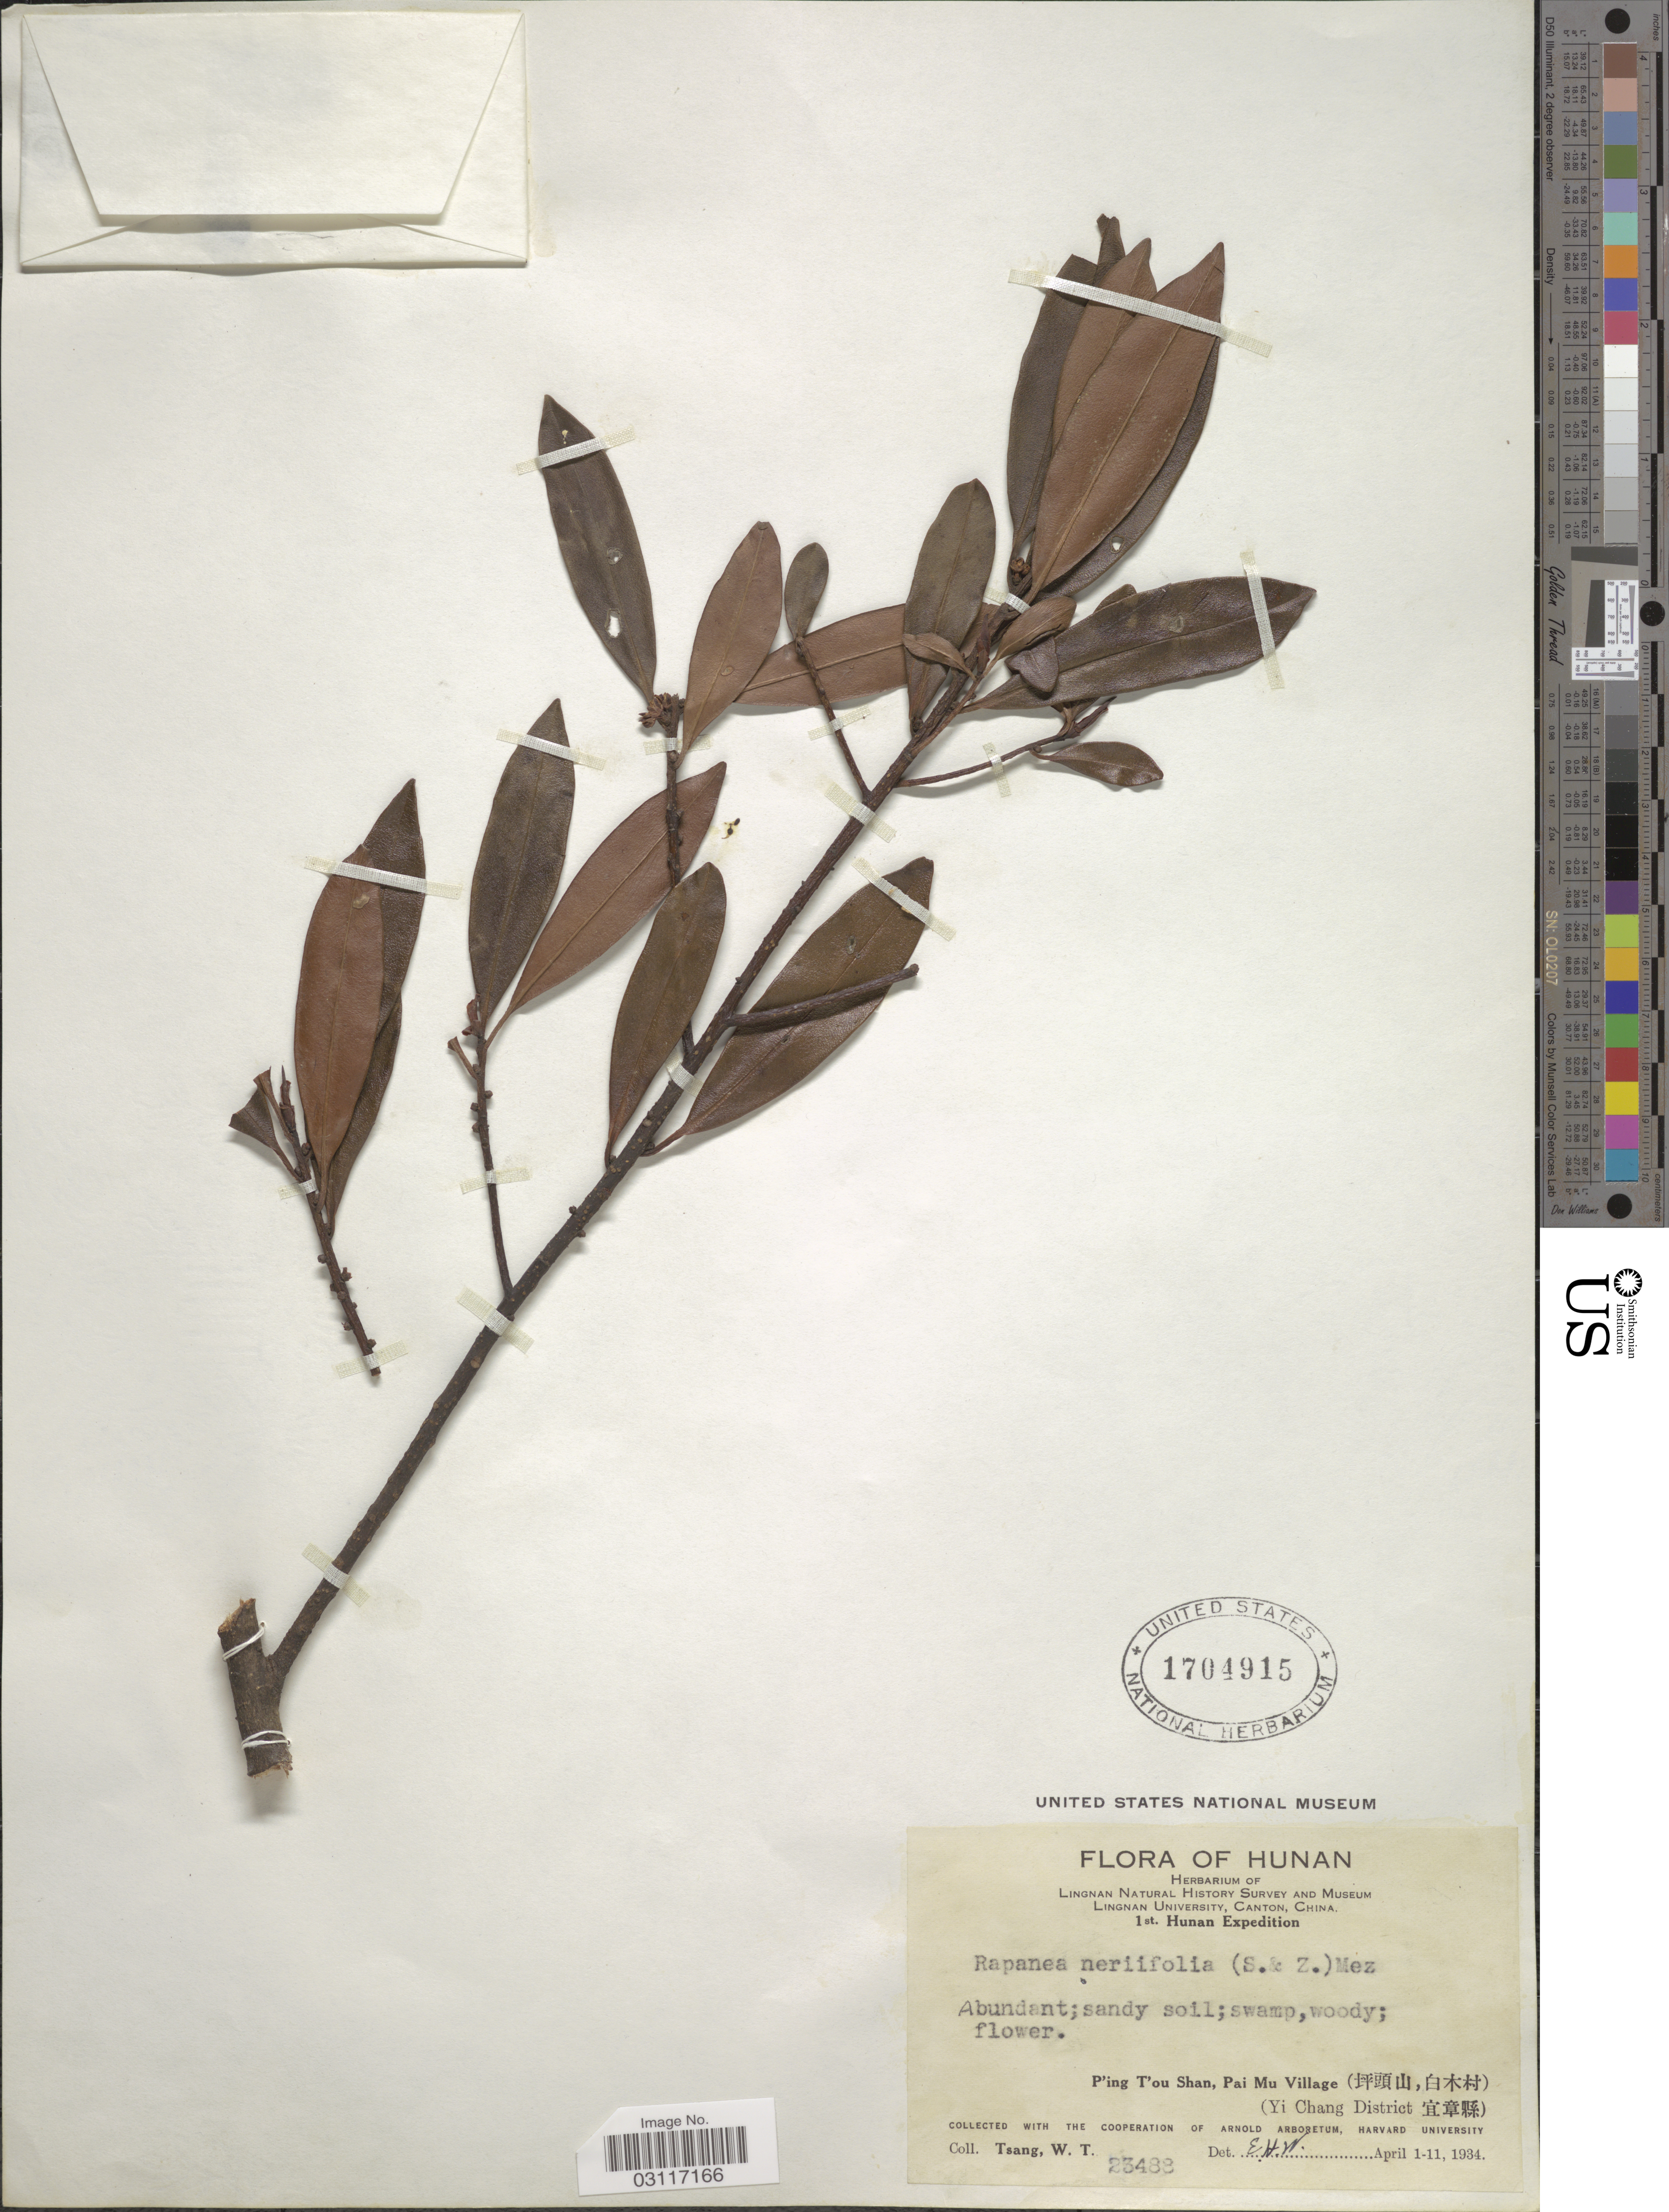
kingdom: Plantae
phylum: Tracheophyta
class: Magnoliopsida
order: Ericales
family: Primulaceae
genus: Myrsine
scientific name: Myrsine seguinii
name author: H. Lév.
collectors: W. T. Tsang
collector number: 23488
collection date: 1934-04-01/1934-04-11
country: China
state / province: Hunan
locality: P'ing T'ou Shan, Pai Mu Village. (Yi Chang District).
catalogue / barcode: US 1704915